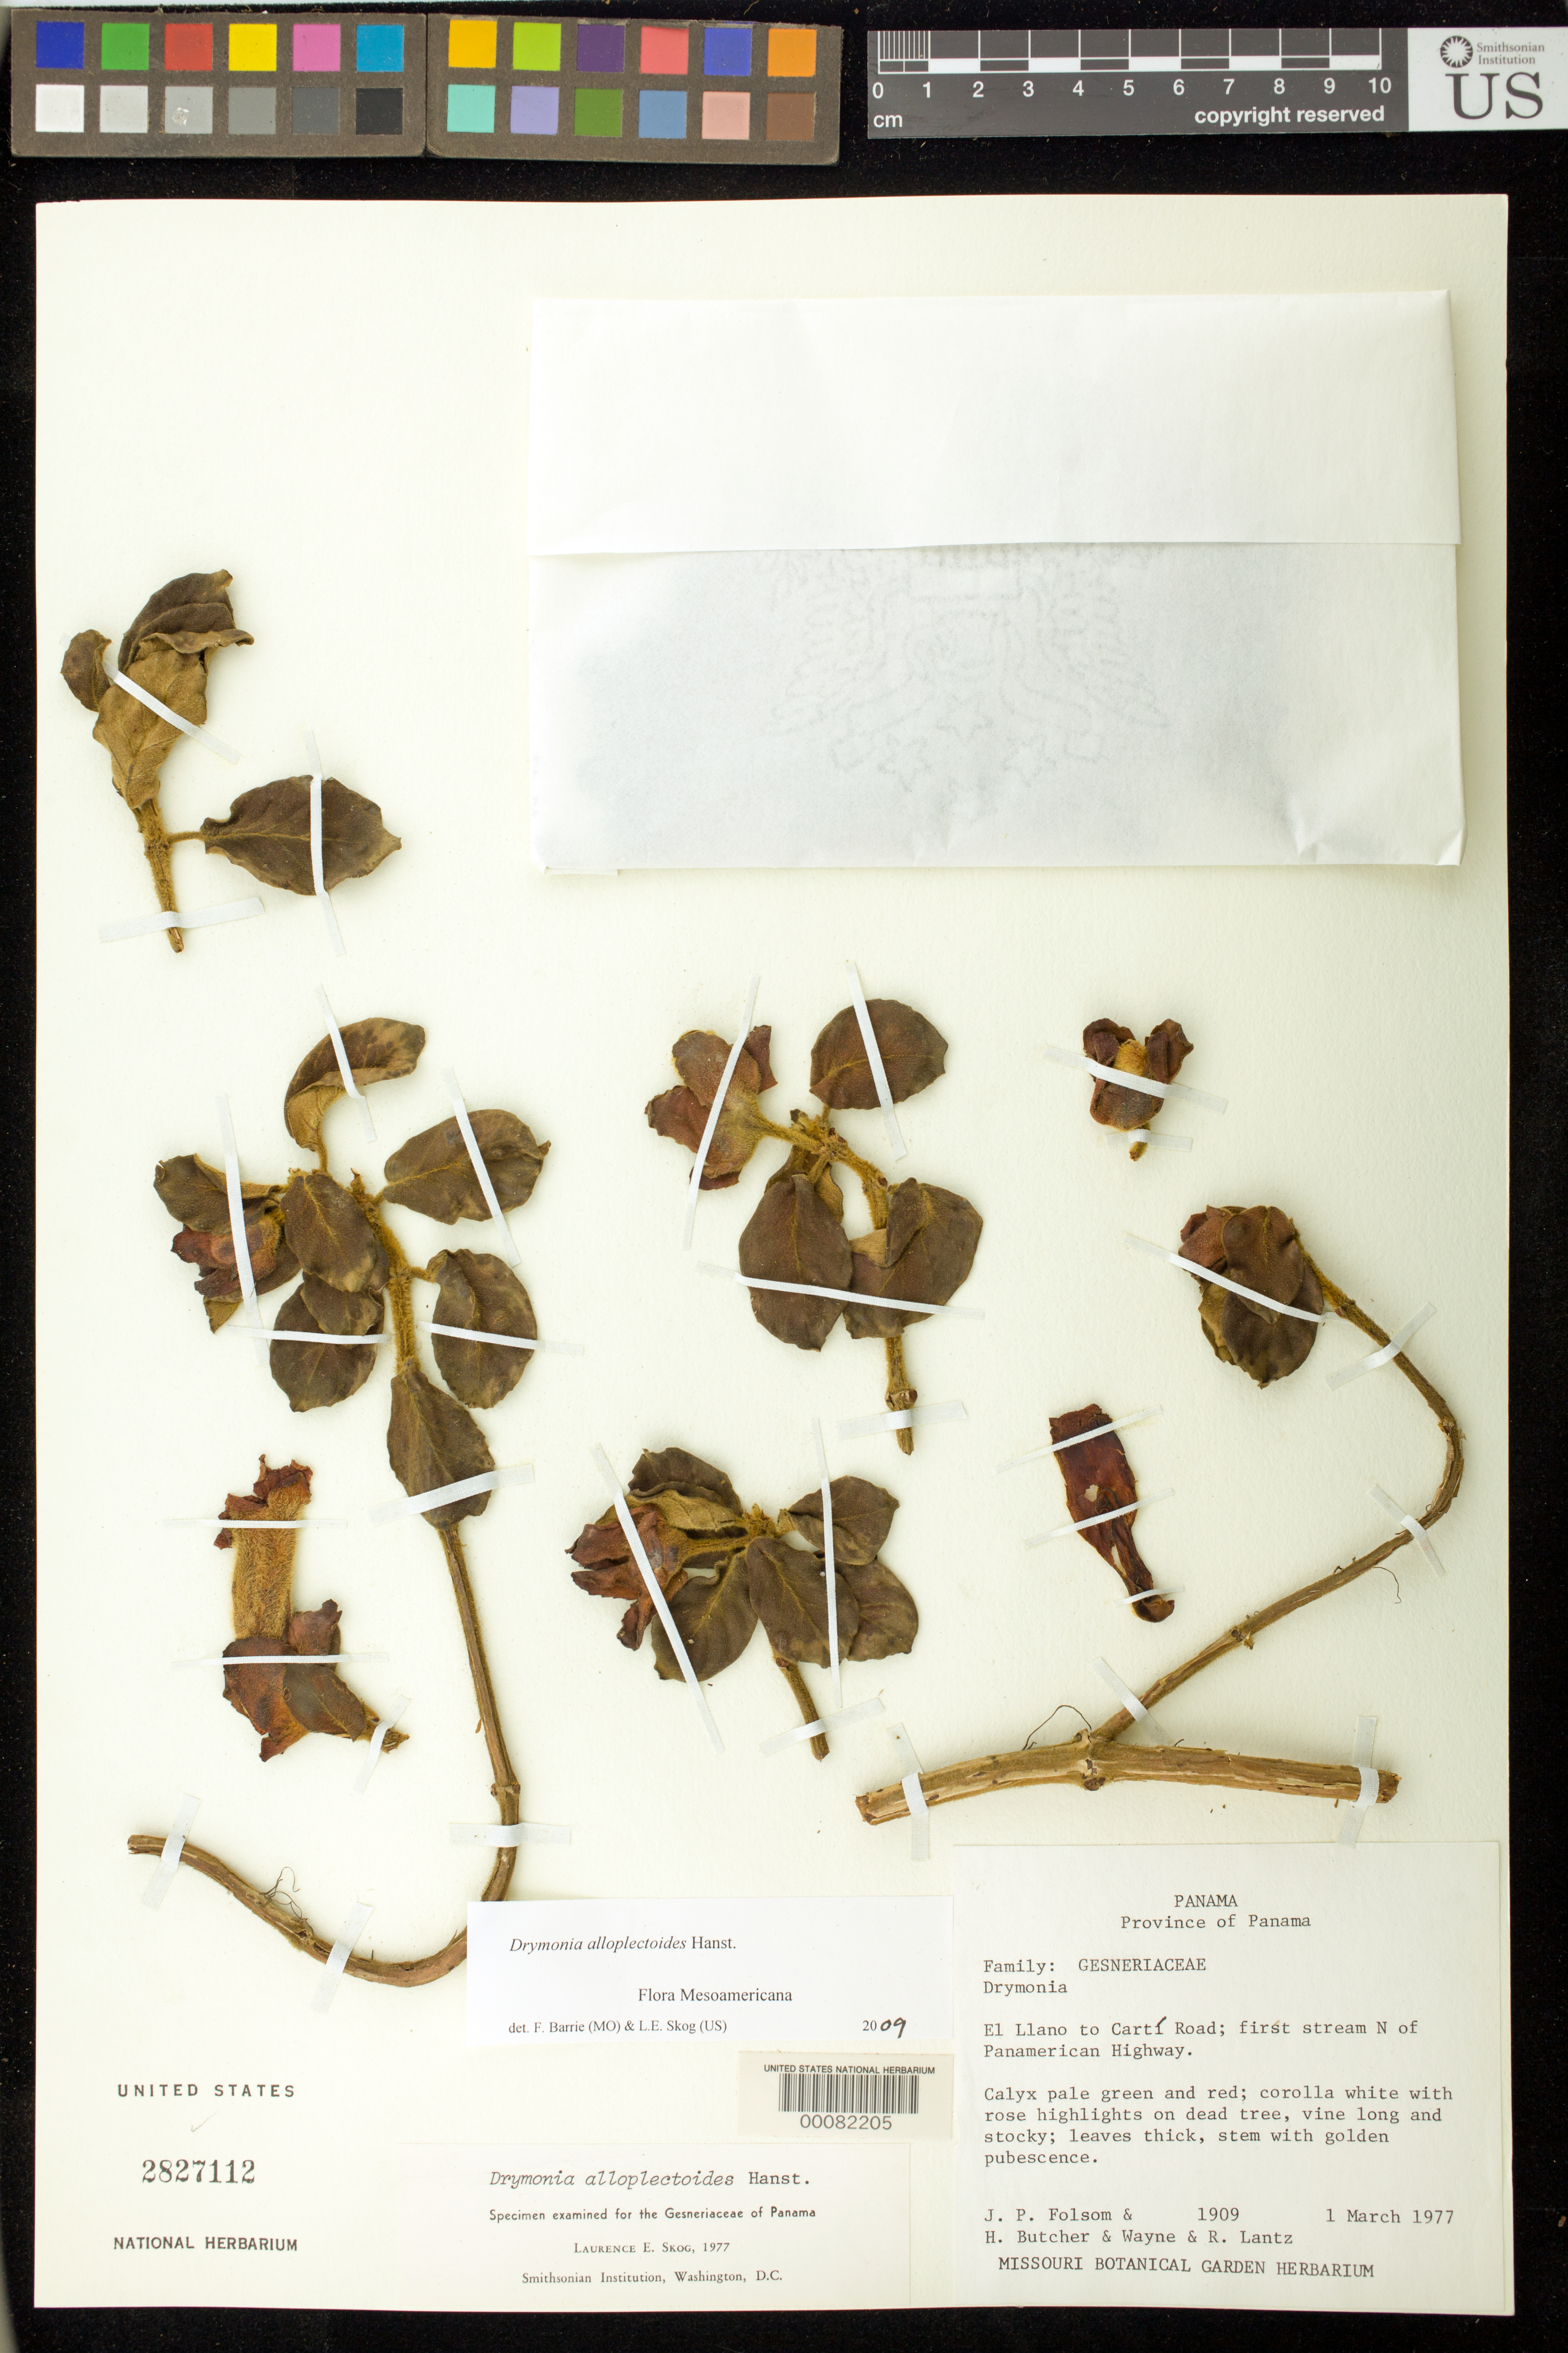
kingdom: Plantae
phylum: Tracheophyta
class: Magnoliopsida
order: Lamiales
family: Gesneriaceae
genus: Drymonia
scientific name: Drymonia alloplectoides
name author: Hanst.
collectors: J. P. Folsom, H. Butcher, W. Lantz & R. Lantz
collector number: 1909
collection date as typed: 01 Mar 1977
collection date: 1977-03-01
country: Panama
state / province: Panamá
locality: El Llano to Carti road, first stream N of Panamerican highway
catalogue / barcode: US 2827112